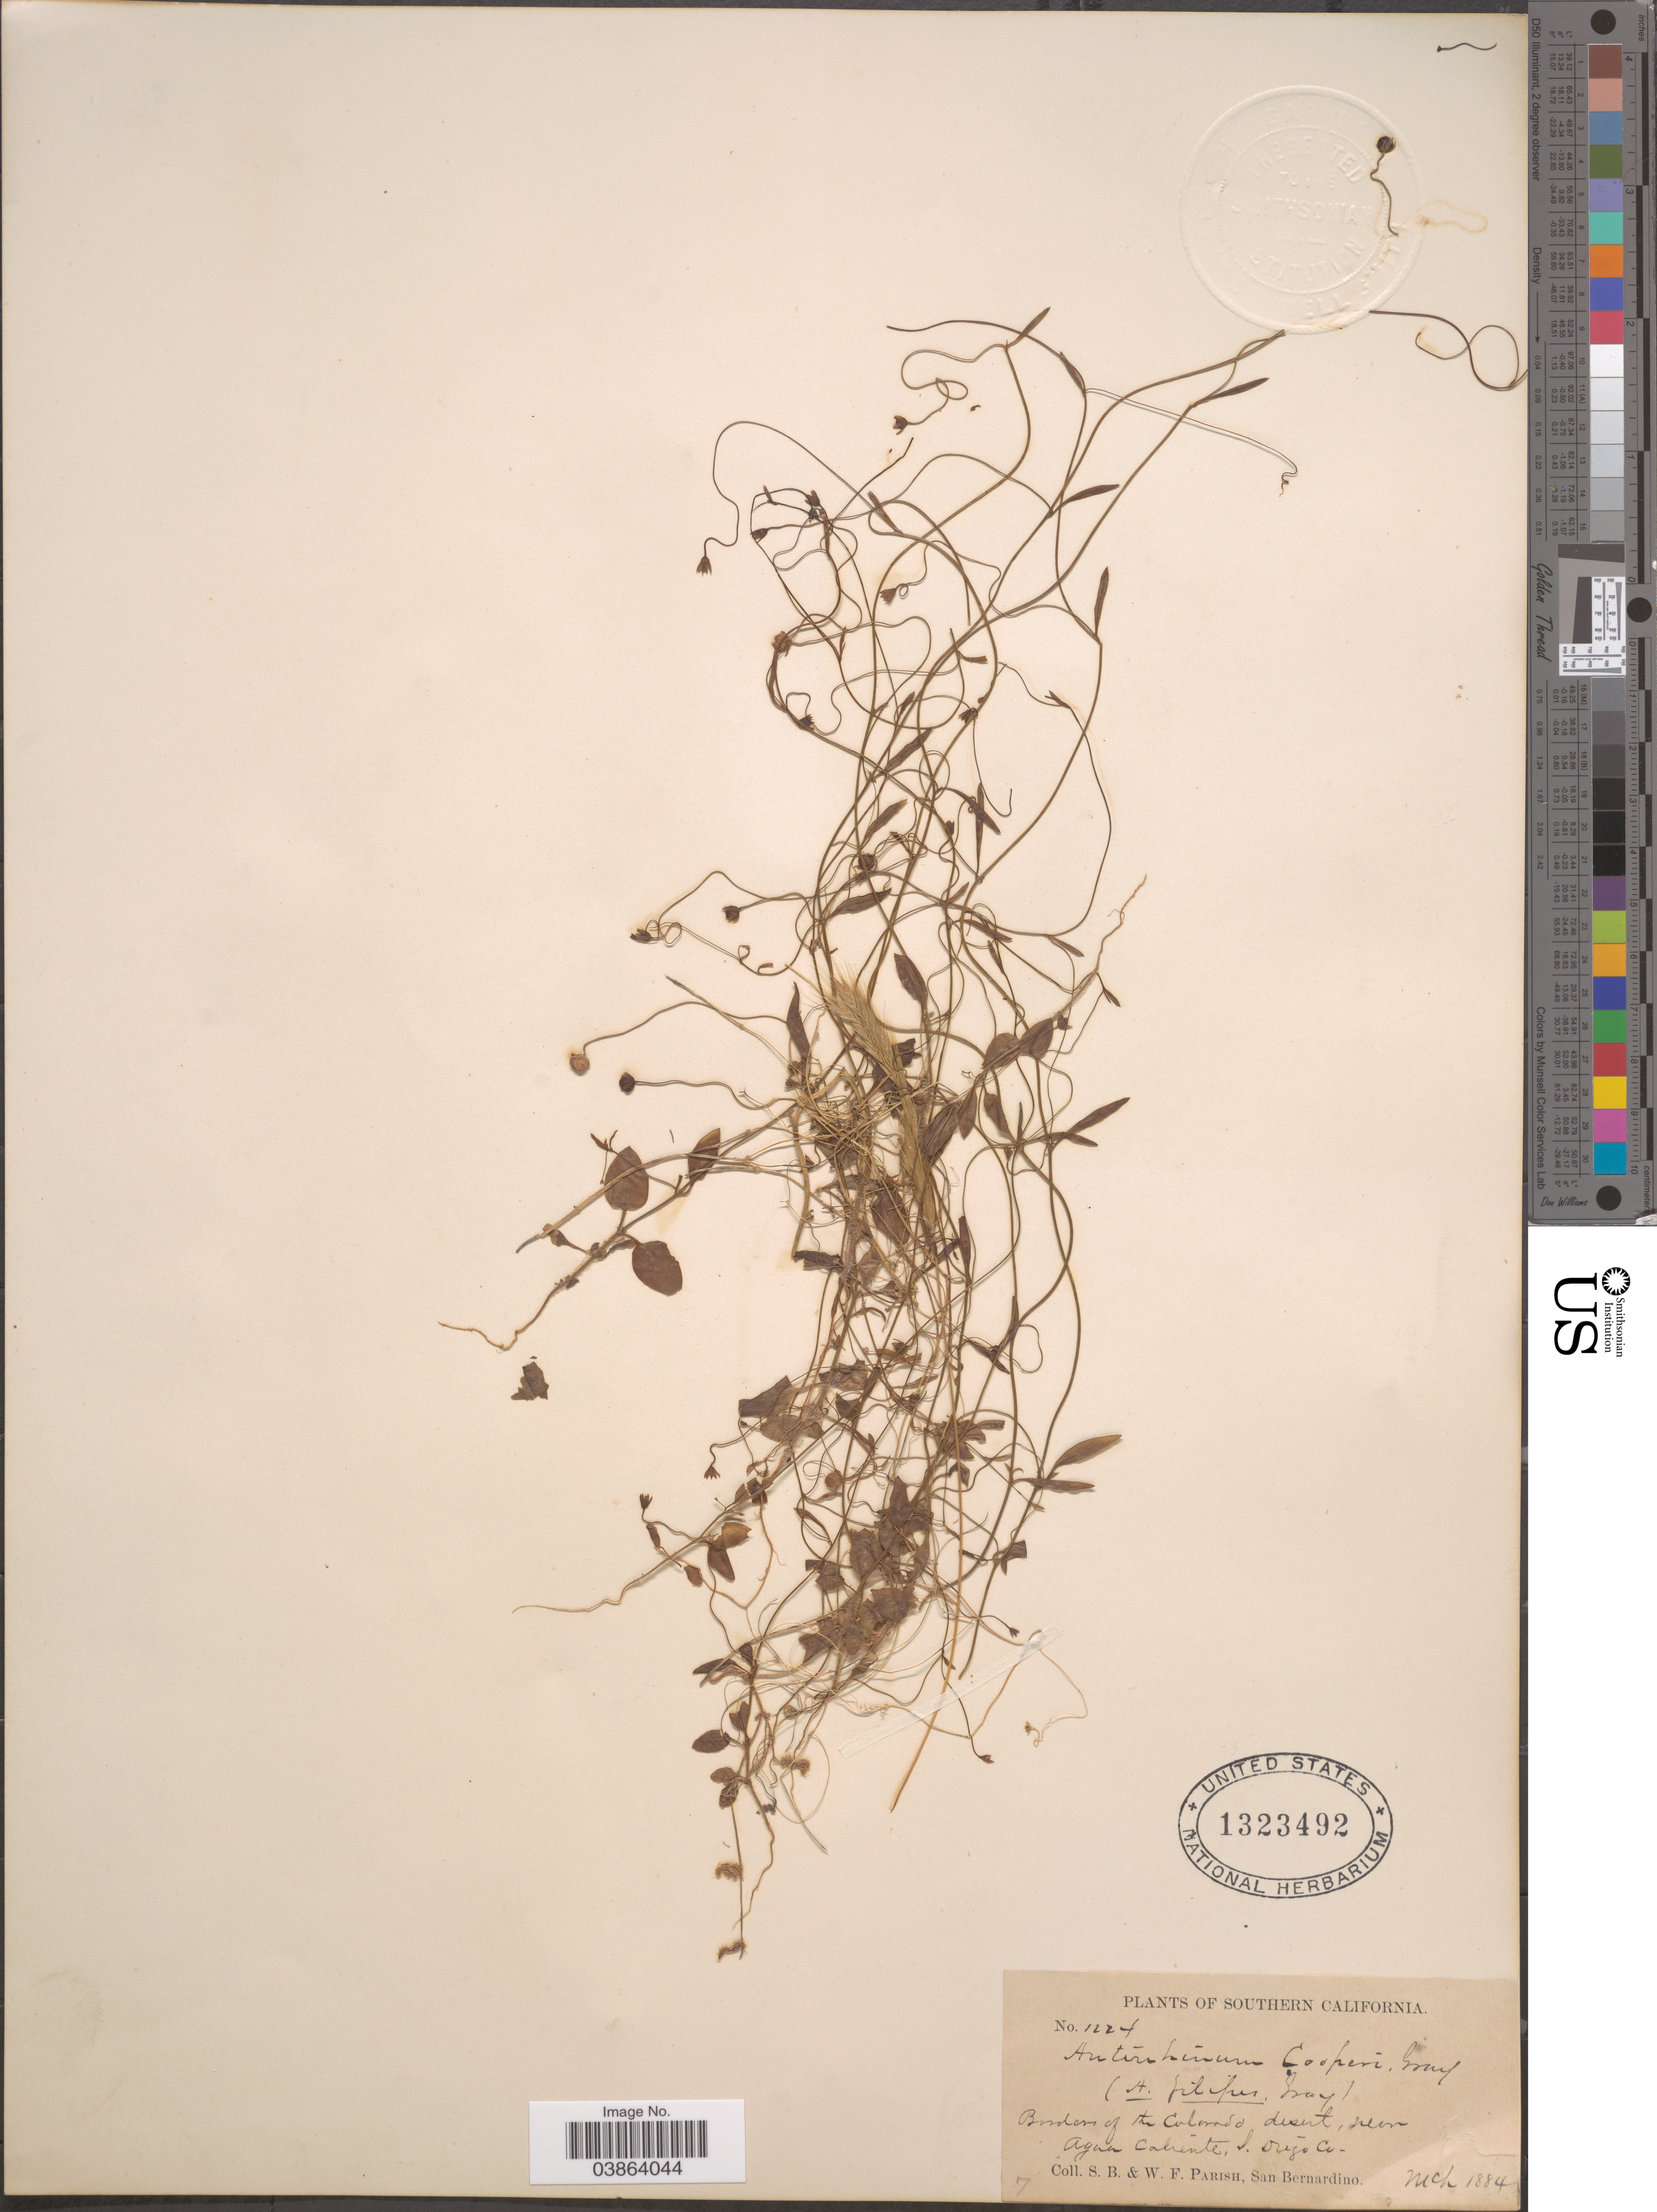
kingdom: Plantae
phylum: Tracheophyta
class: Magnoliopsida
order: Lamiales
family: Plantaginaceae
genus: Asarina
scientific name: Asarina filipes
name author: (A. Gray) Pennell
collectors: S. B. Parish & W. F. Parish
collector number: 1224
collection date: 1884-03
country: United States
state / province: California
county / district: San Diego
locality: Southern California. Borders of the Colorado desert, near Agaa Caliente, S. Diego Co.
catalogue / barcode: US 1323492